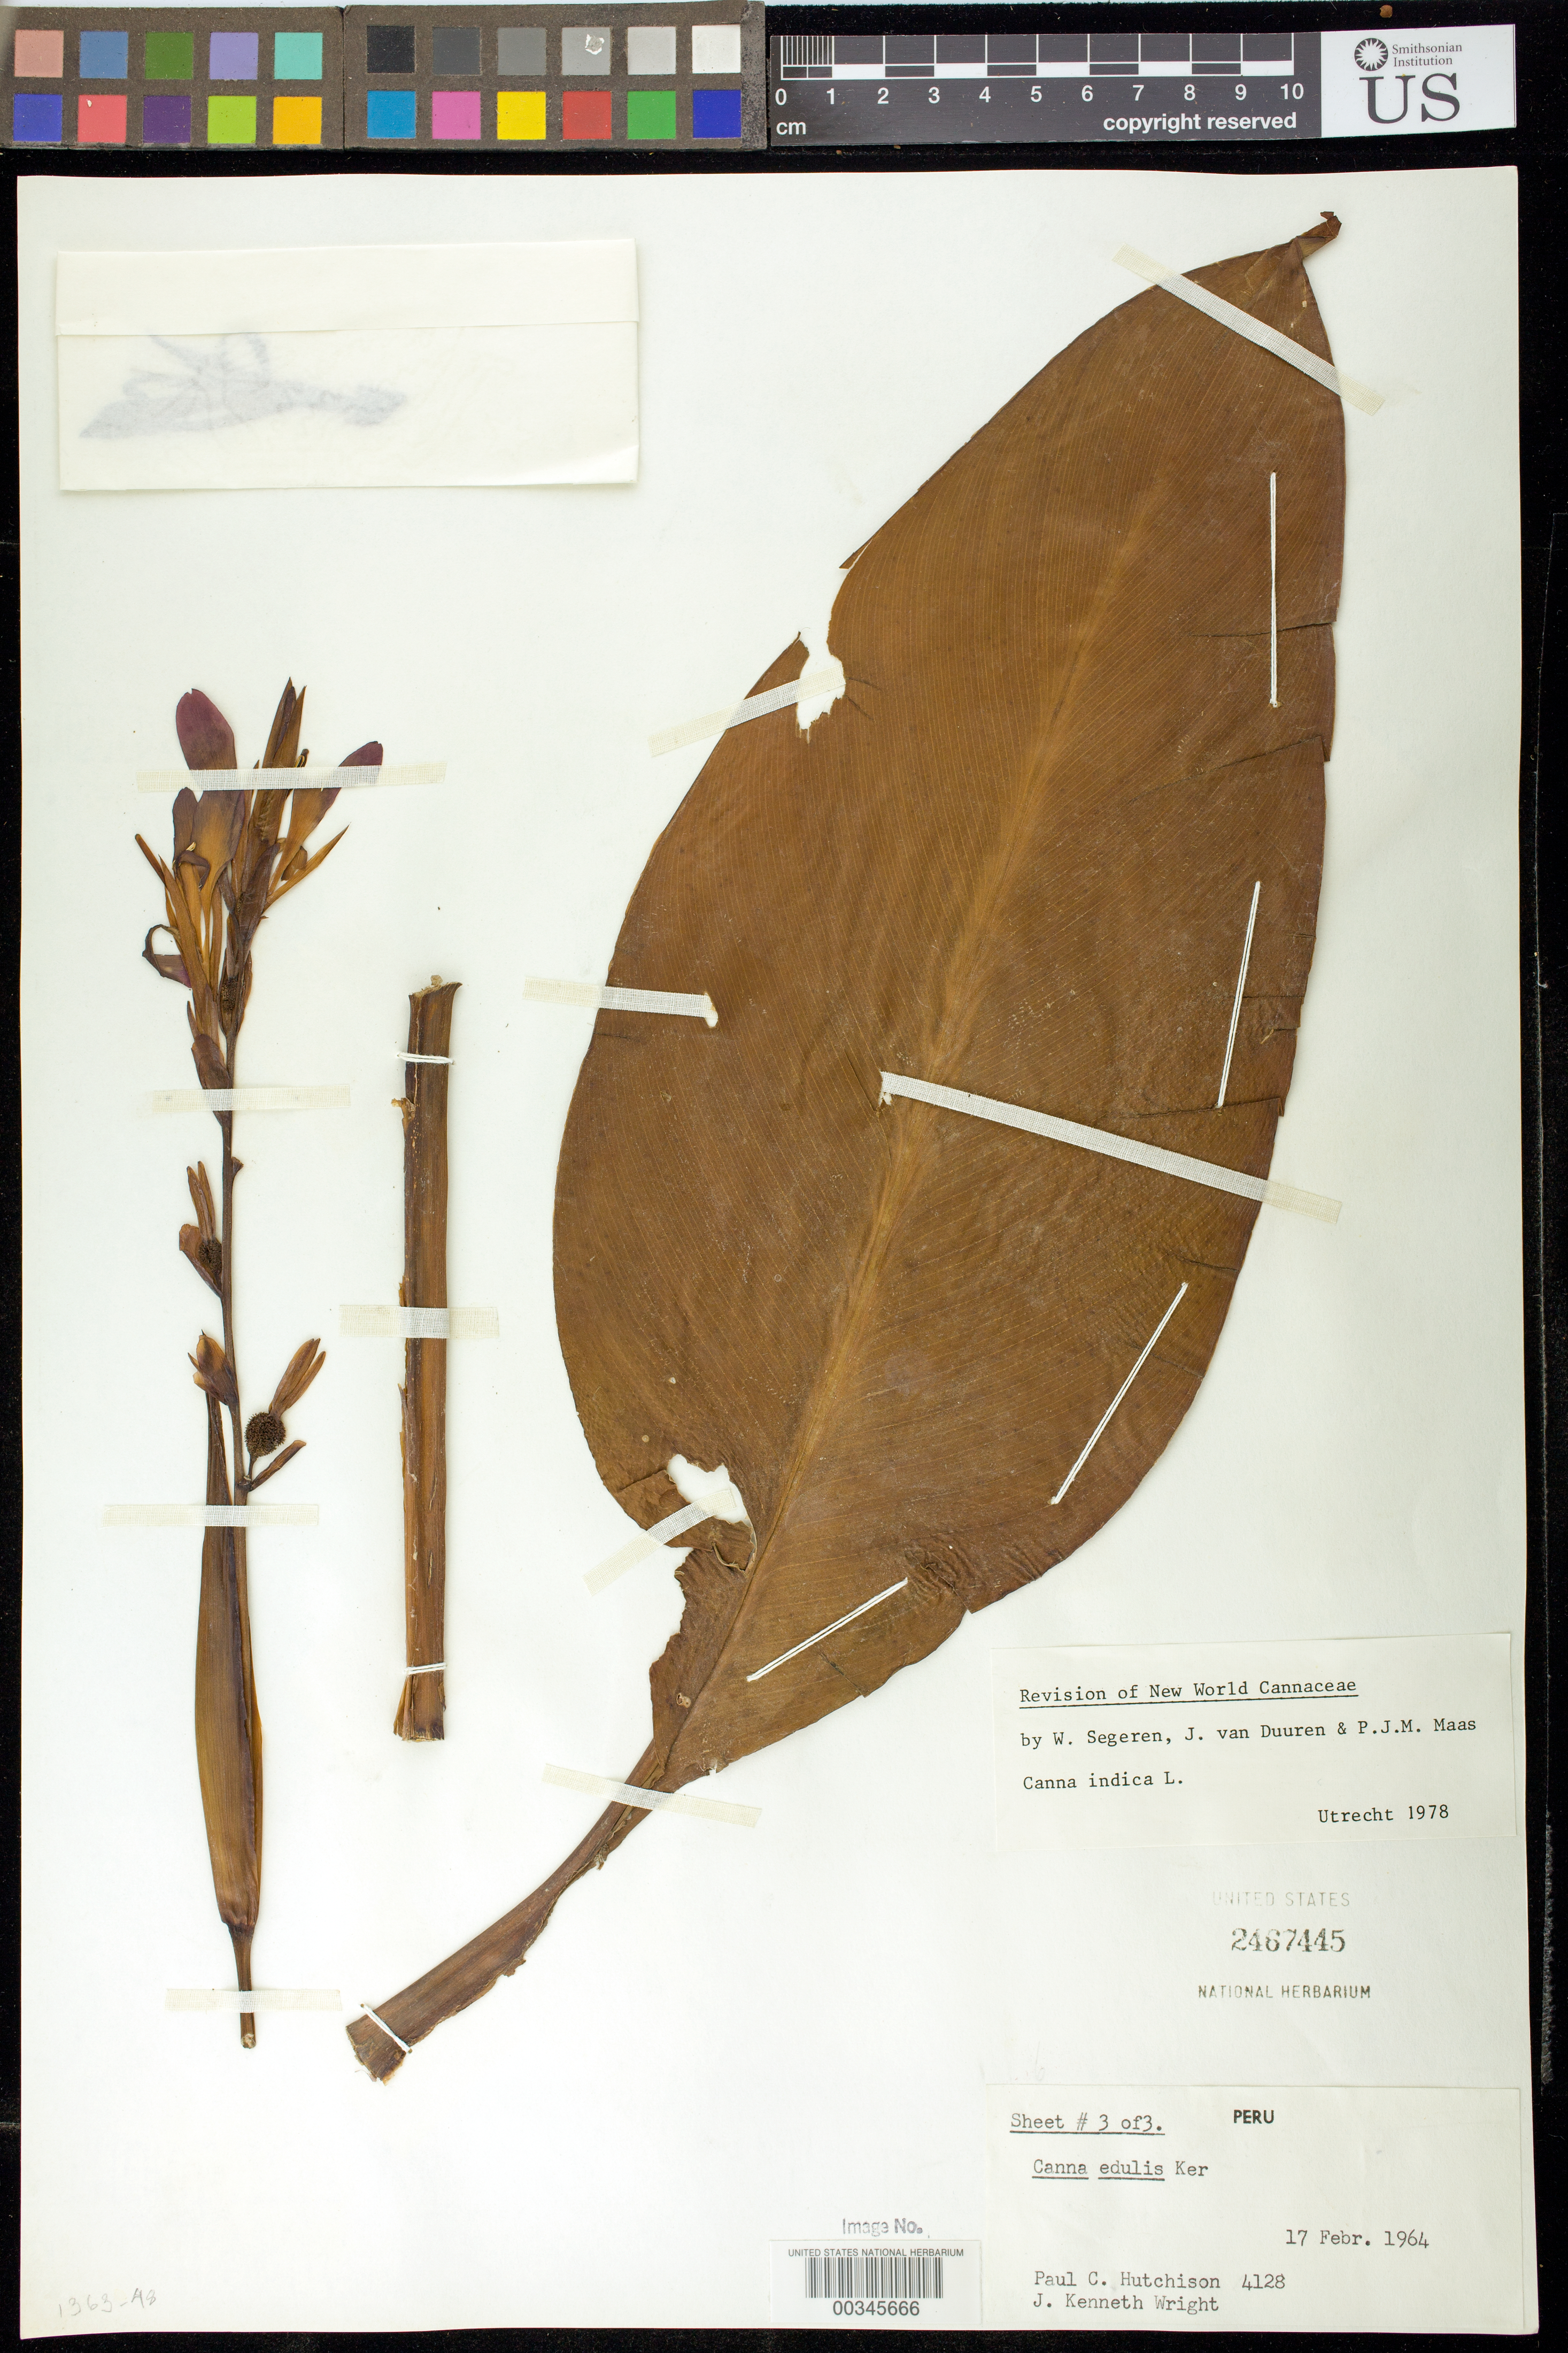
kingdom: Plantae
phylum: Tracheophyta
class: Liliopsida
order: Zingiberales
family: Cannaceae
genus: Canna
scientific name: Canna indica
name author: L.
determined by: Segeren, W.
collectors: P. C. Hutchison & J. K. Wright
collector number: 4128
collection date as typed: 17 Feb 1964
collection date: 1964-02-17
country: Peru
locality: The Andes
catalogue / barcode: US 2467445